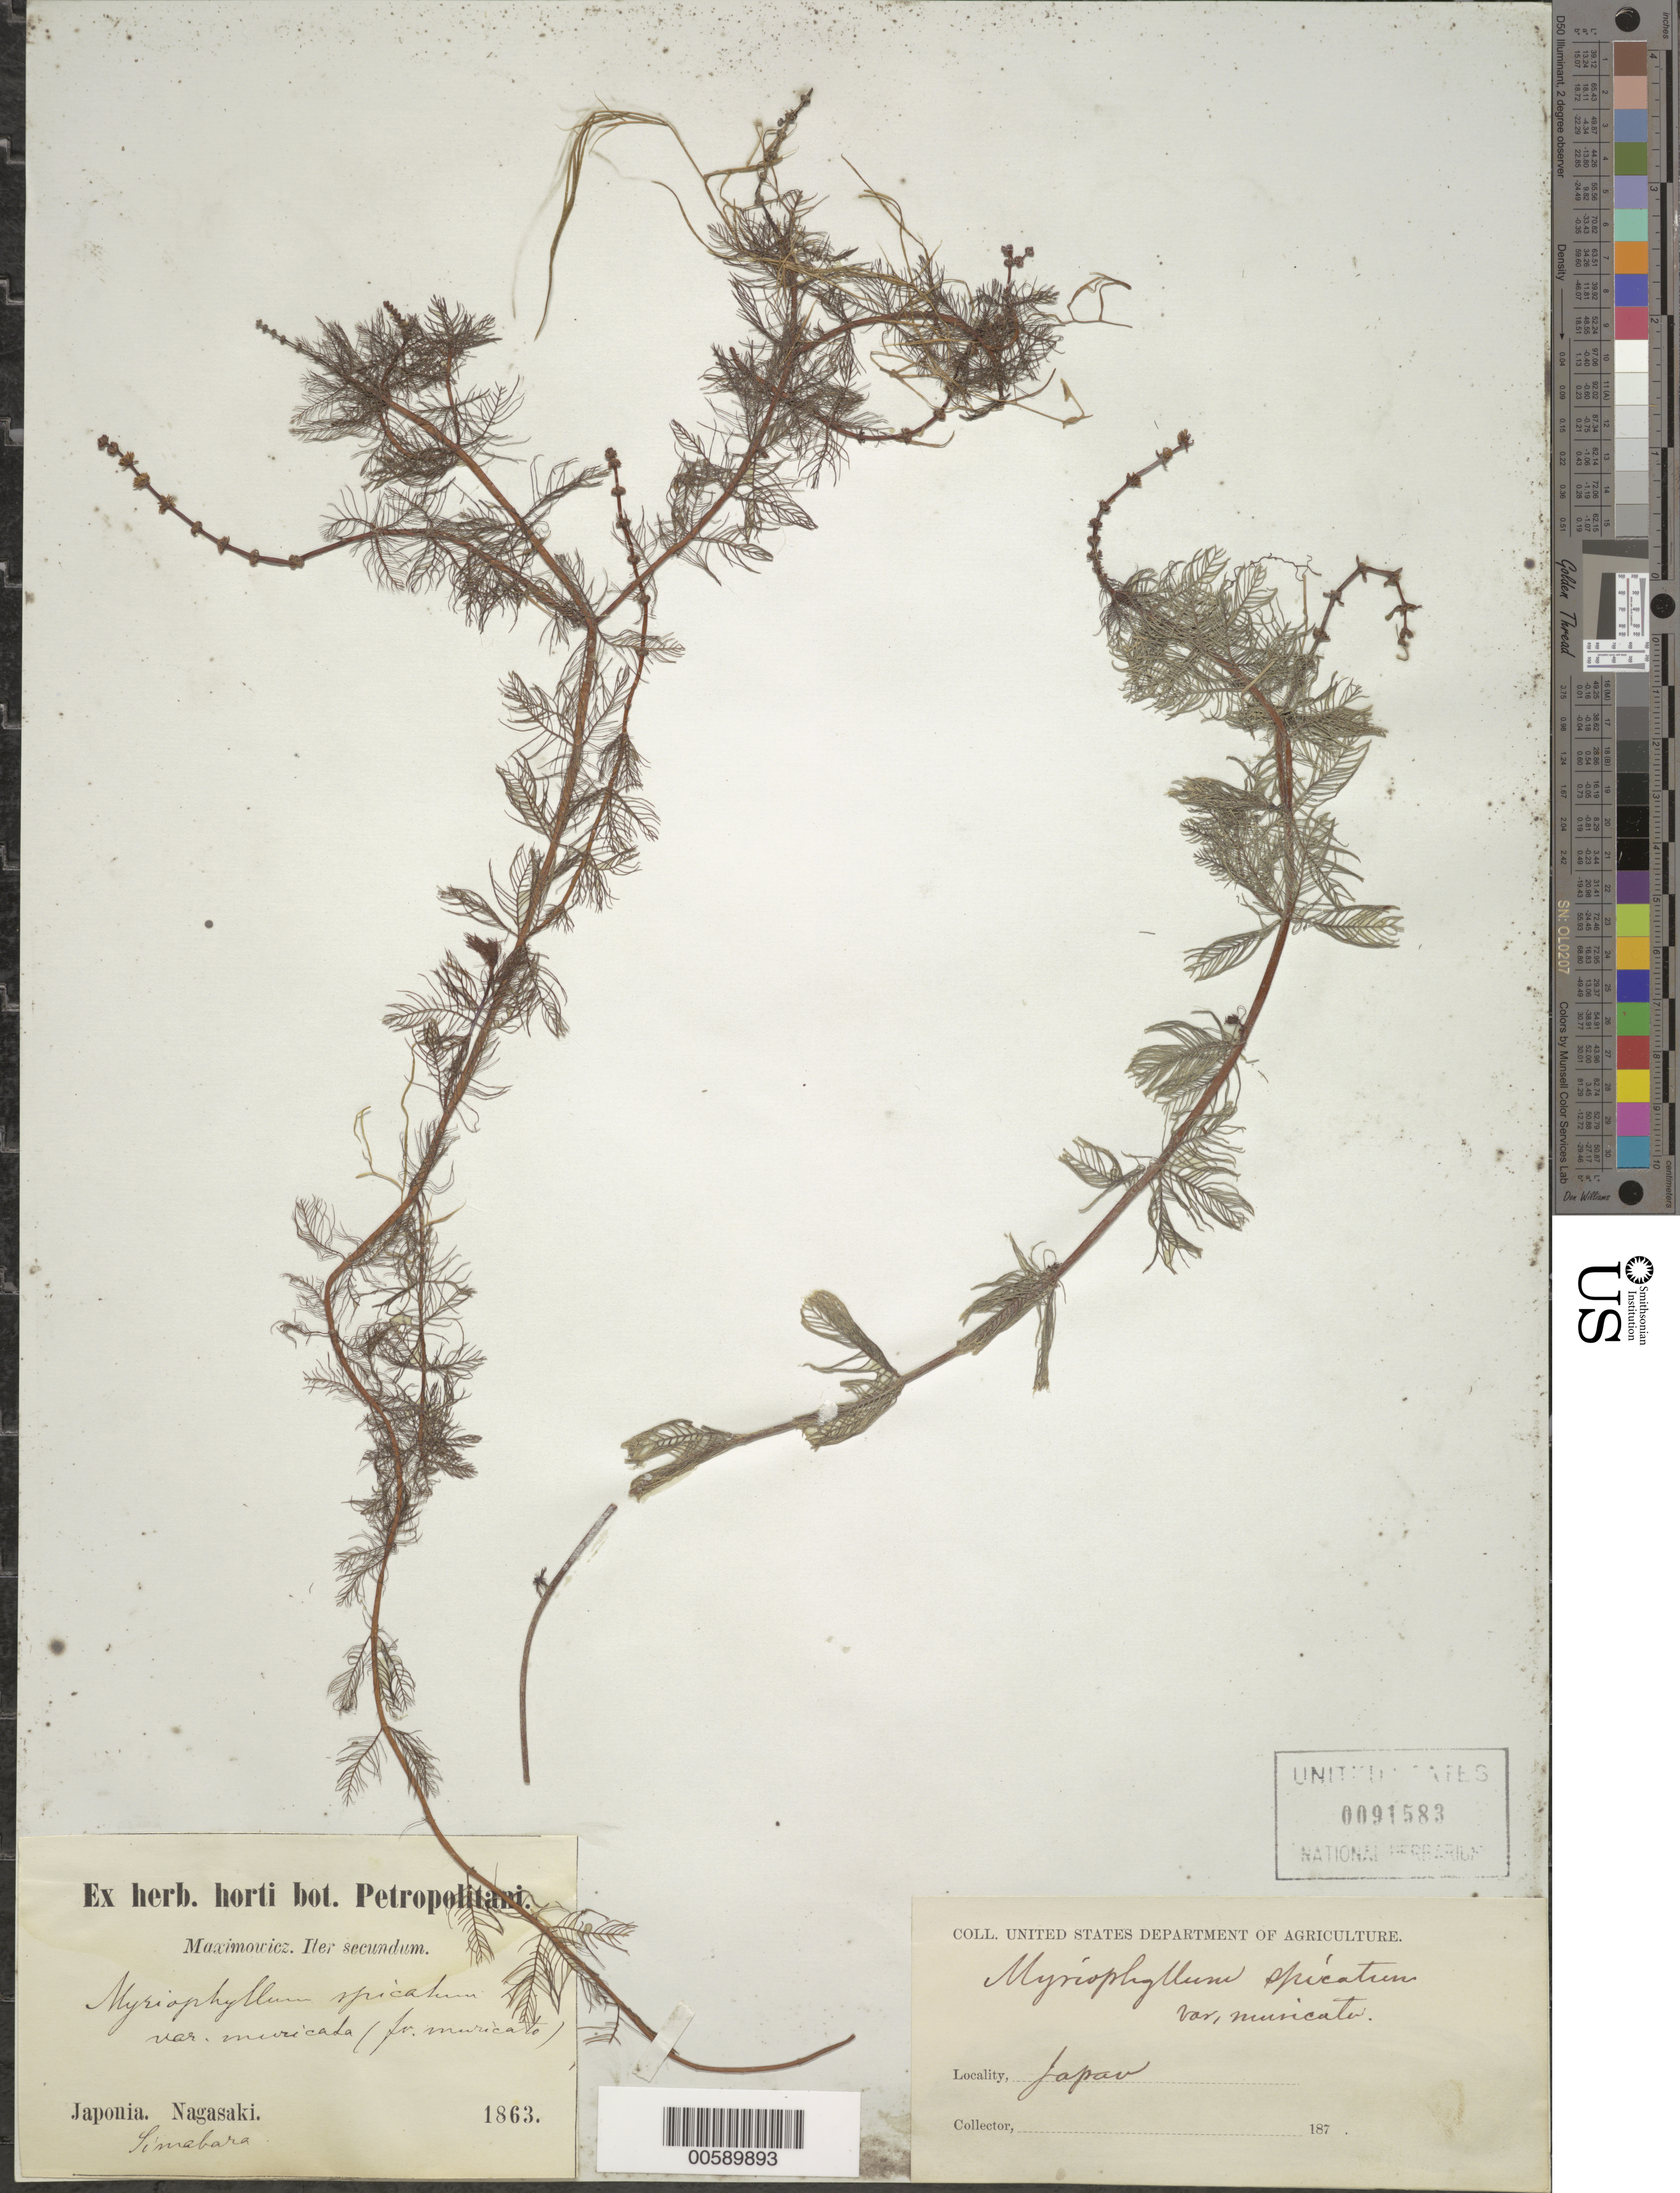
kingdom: Plantae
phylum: Tracheophyta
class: Magnoliopsida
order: Saxifragales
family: Haloragaceae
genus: Myriophyllum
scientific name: Myriophyllum spicatum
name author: L.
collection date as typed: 1863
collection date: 1863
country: Japan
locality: Nagasaki, simabara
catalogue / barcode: US 91583